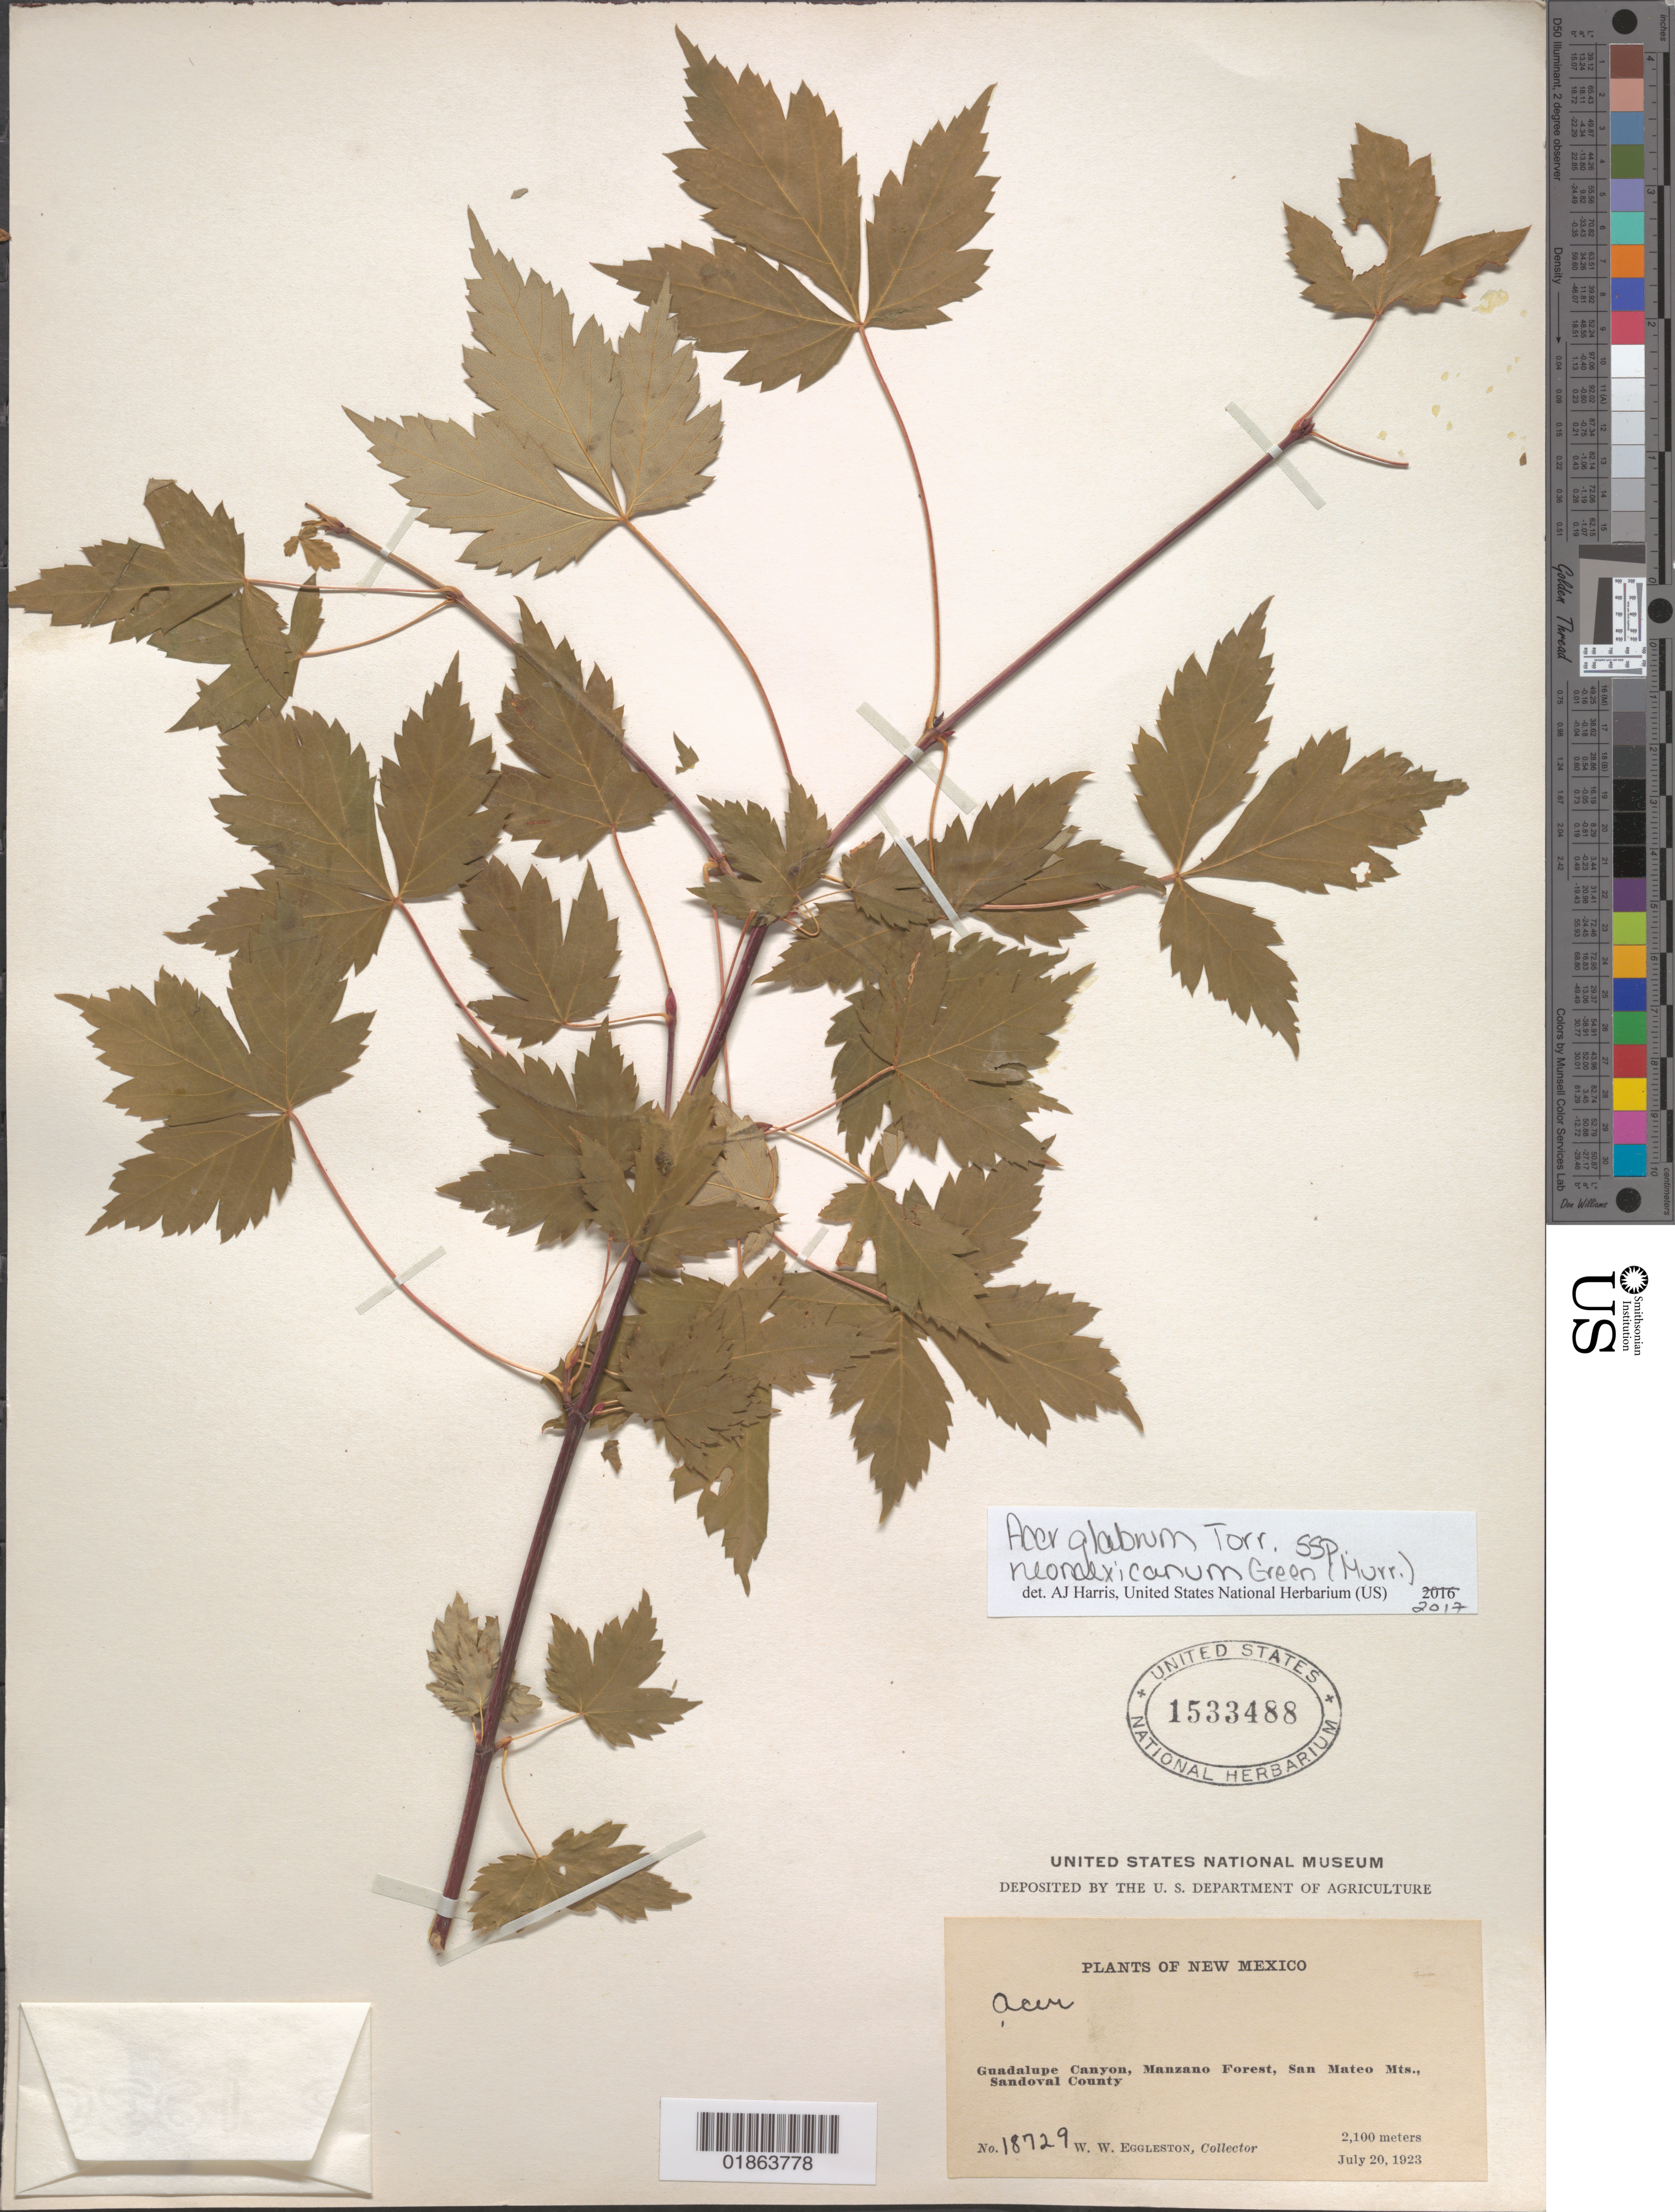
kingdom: Plantae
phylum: Tracheophyta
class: Magnoliopsida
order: Sapindales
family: Sapindaceae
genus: Acer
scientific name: Acer glabrum subsp. neomexicanum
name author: (Greene) A.E. Murray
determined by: Harris, A. J., (UNITED STATES)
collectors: W. W. Eggleston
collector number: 18729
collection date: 1923-07-20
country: United States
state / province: New Mexico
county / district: Sandoval County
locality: Guadalupe Canyon, Manzano Forest, San Mateo Mts.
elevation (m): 2100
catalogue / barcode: US 1533488